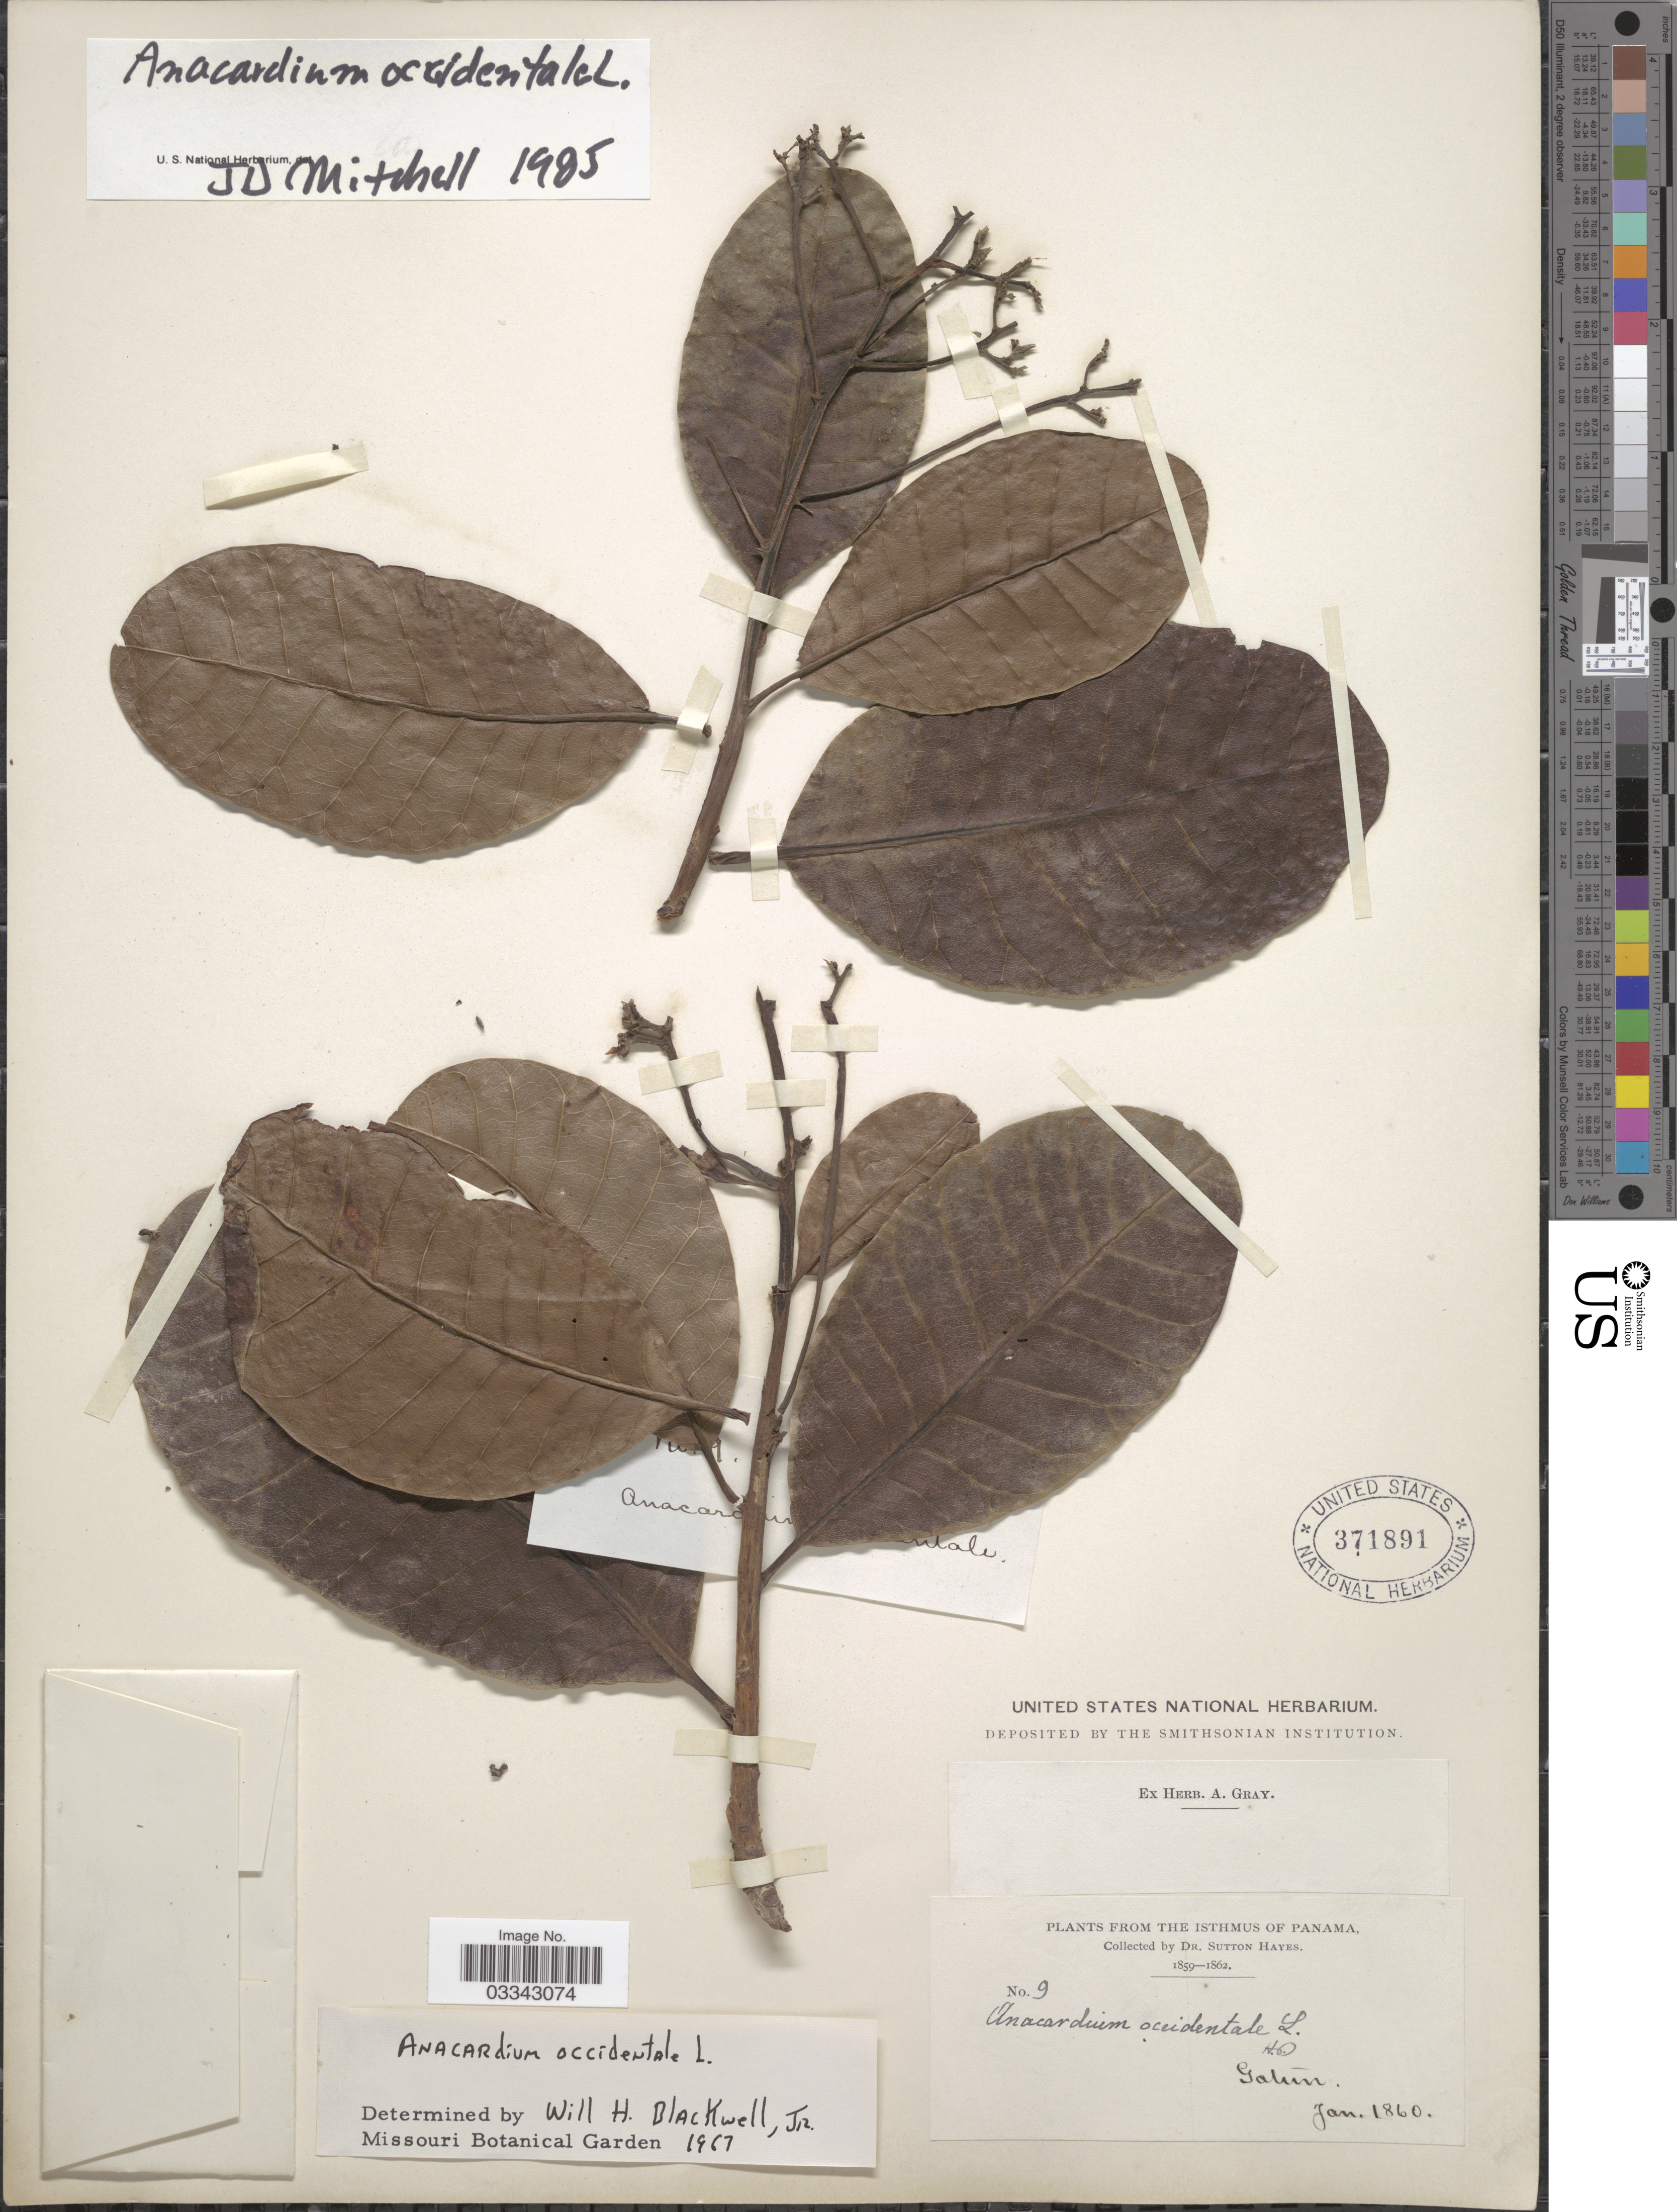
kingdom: Plantae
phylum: Tracheophyta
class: Magnoliopsida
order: Sapindales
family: Anacardiaceae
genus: Anacardium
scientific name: Anacardium occidentale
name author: L.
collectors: S. Hayes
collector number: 9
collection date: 1860-01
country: Panama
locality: The Isthmus of Panama. Gatun.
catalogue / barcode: US 371891